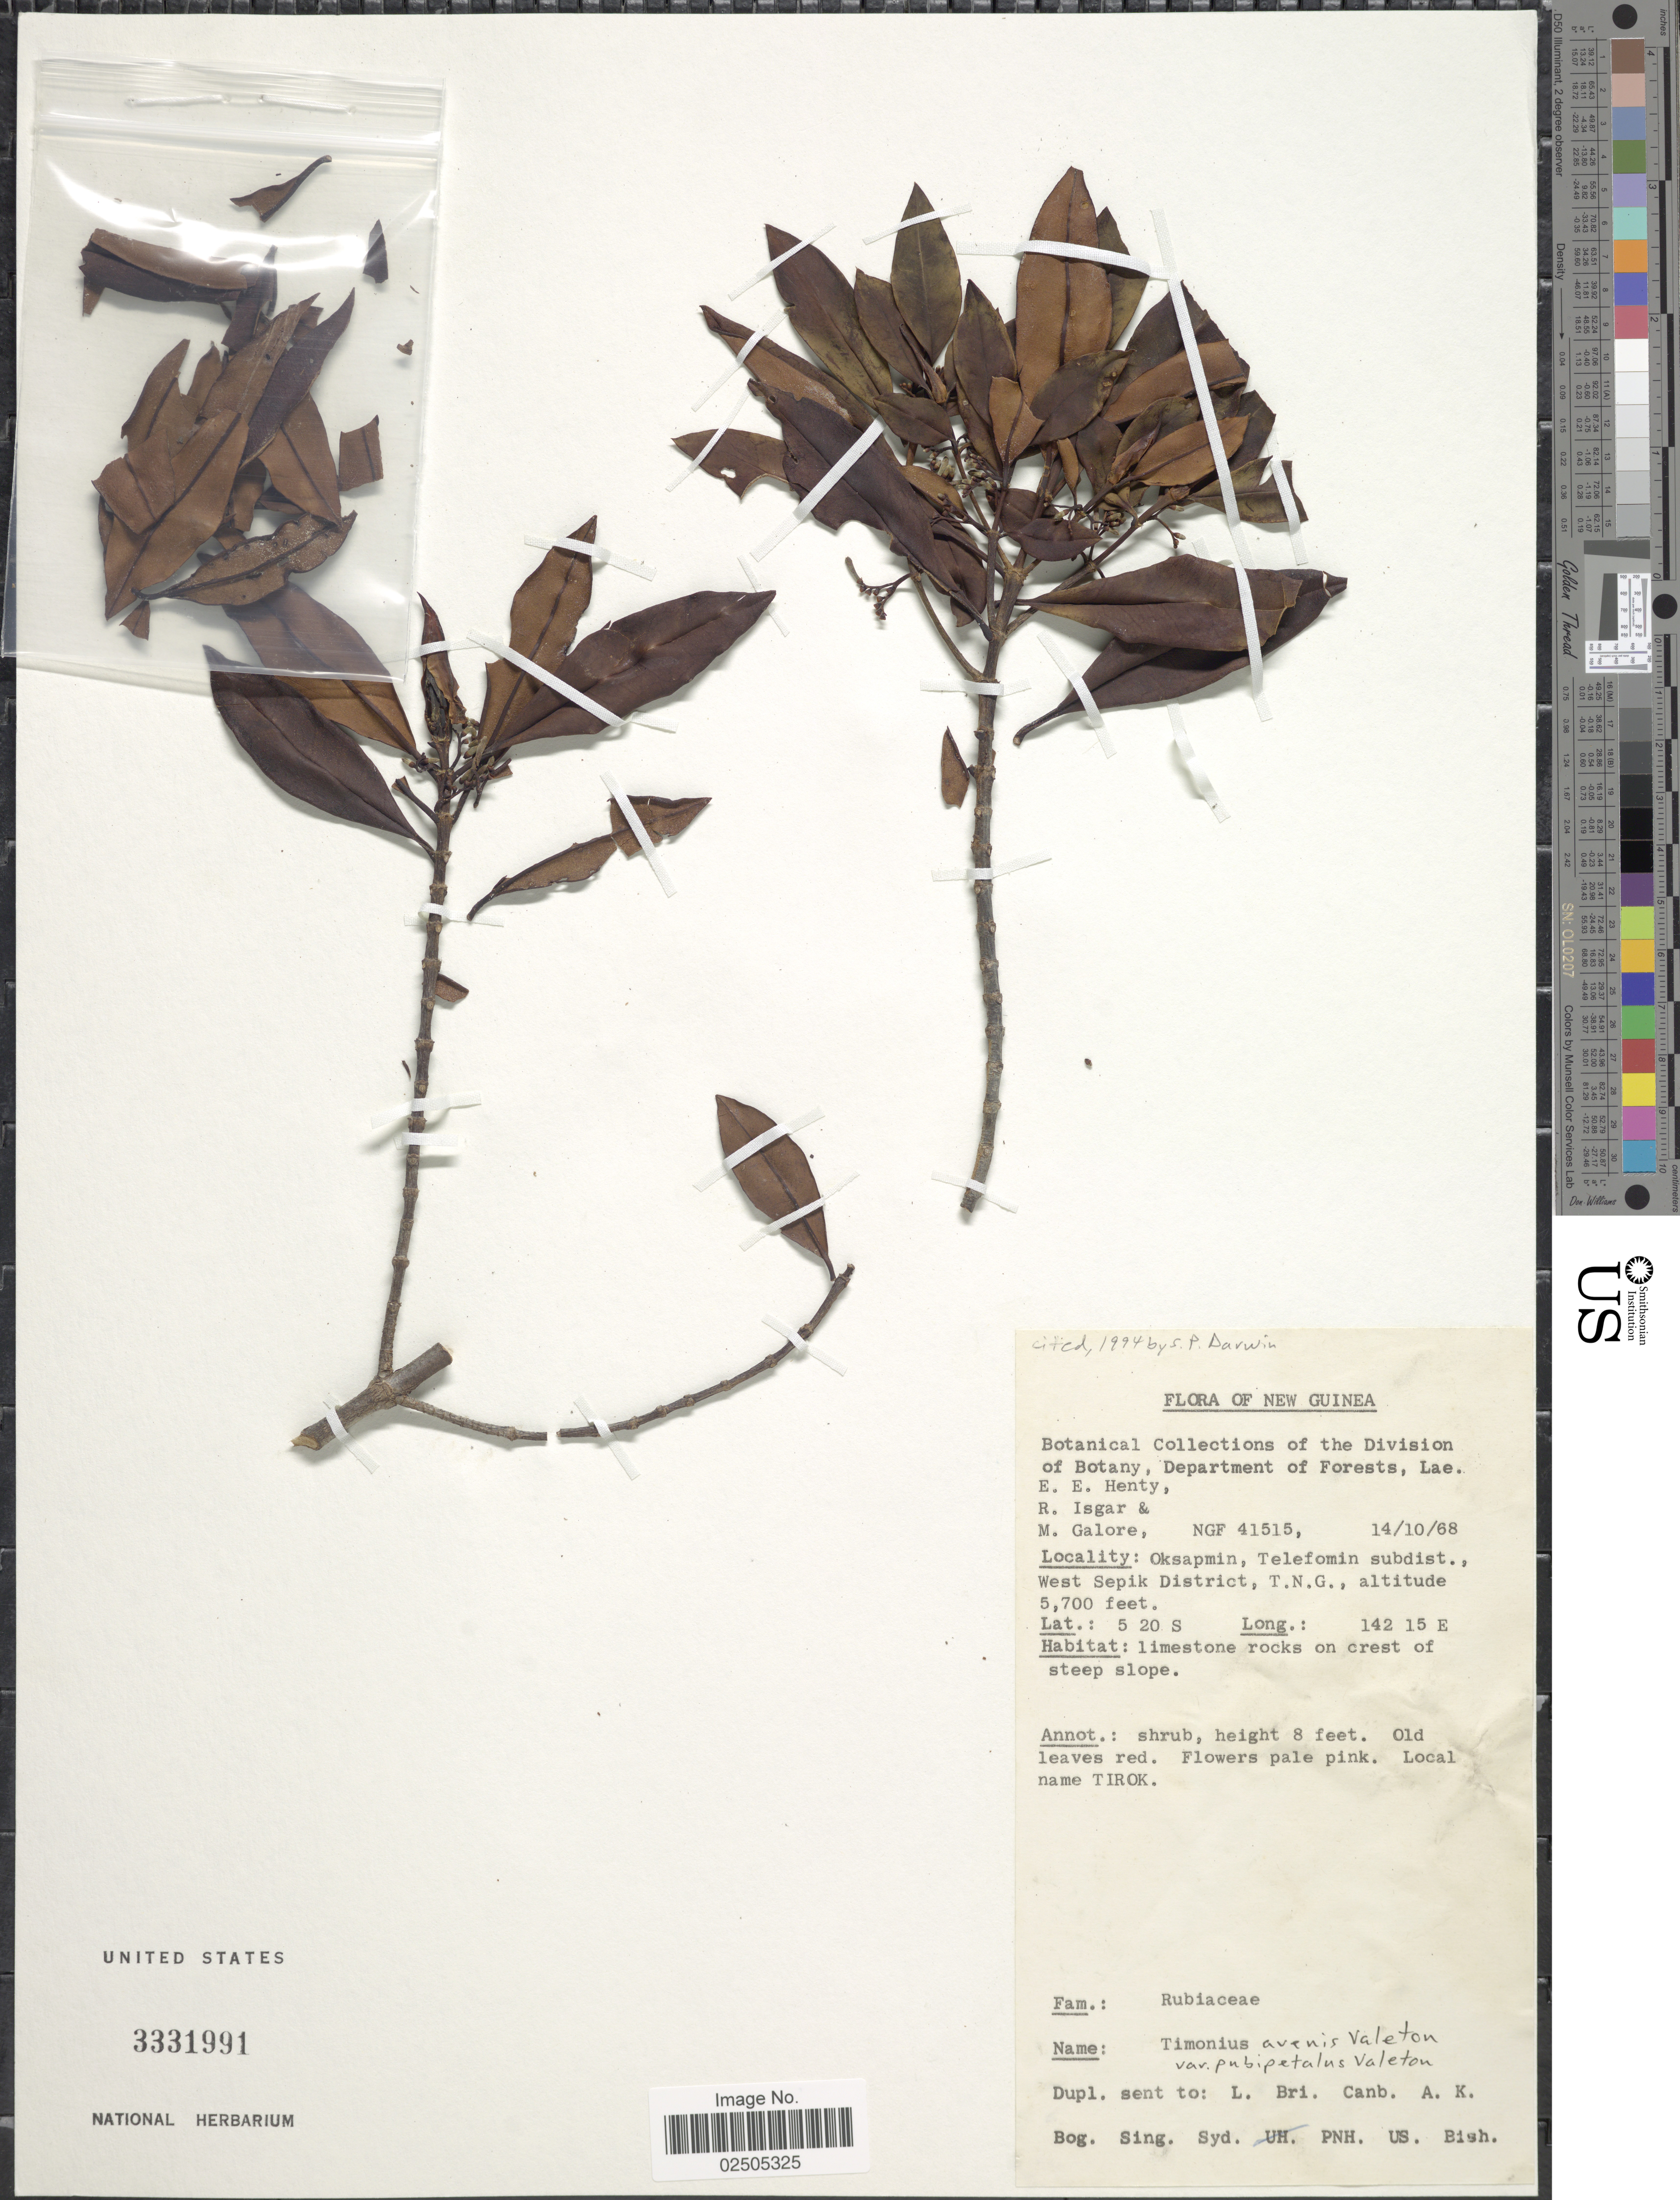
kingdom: Plantae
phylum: Tracheophyta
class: Magnoliopsida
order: Gentianales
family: Rubiaceae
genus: Timonius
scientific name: Timonius avenis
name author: Valeton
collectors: E. Henty, R. Isgar & M. Galore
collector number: NGF41515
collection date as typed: Transcribed d/m/y: 14/10/68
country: Papua New Guinea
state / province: Sandaun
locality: New Guinea, Oksapmin, Telefomin, Subdsit. West Sepik District, T.N.G.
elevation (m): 1737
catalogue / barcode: US 3331991